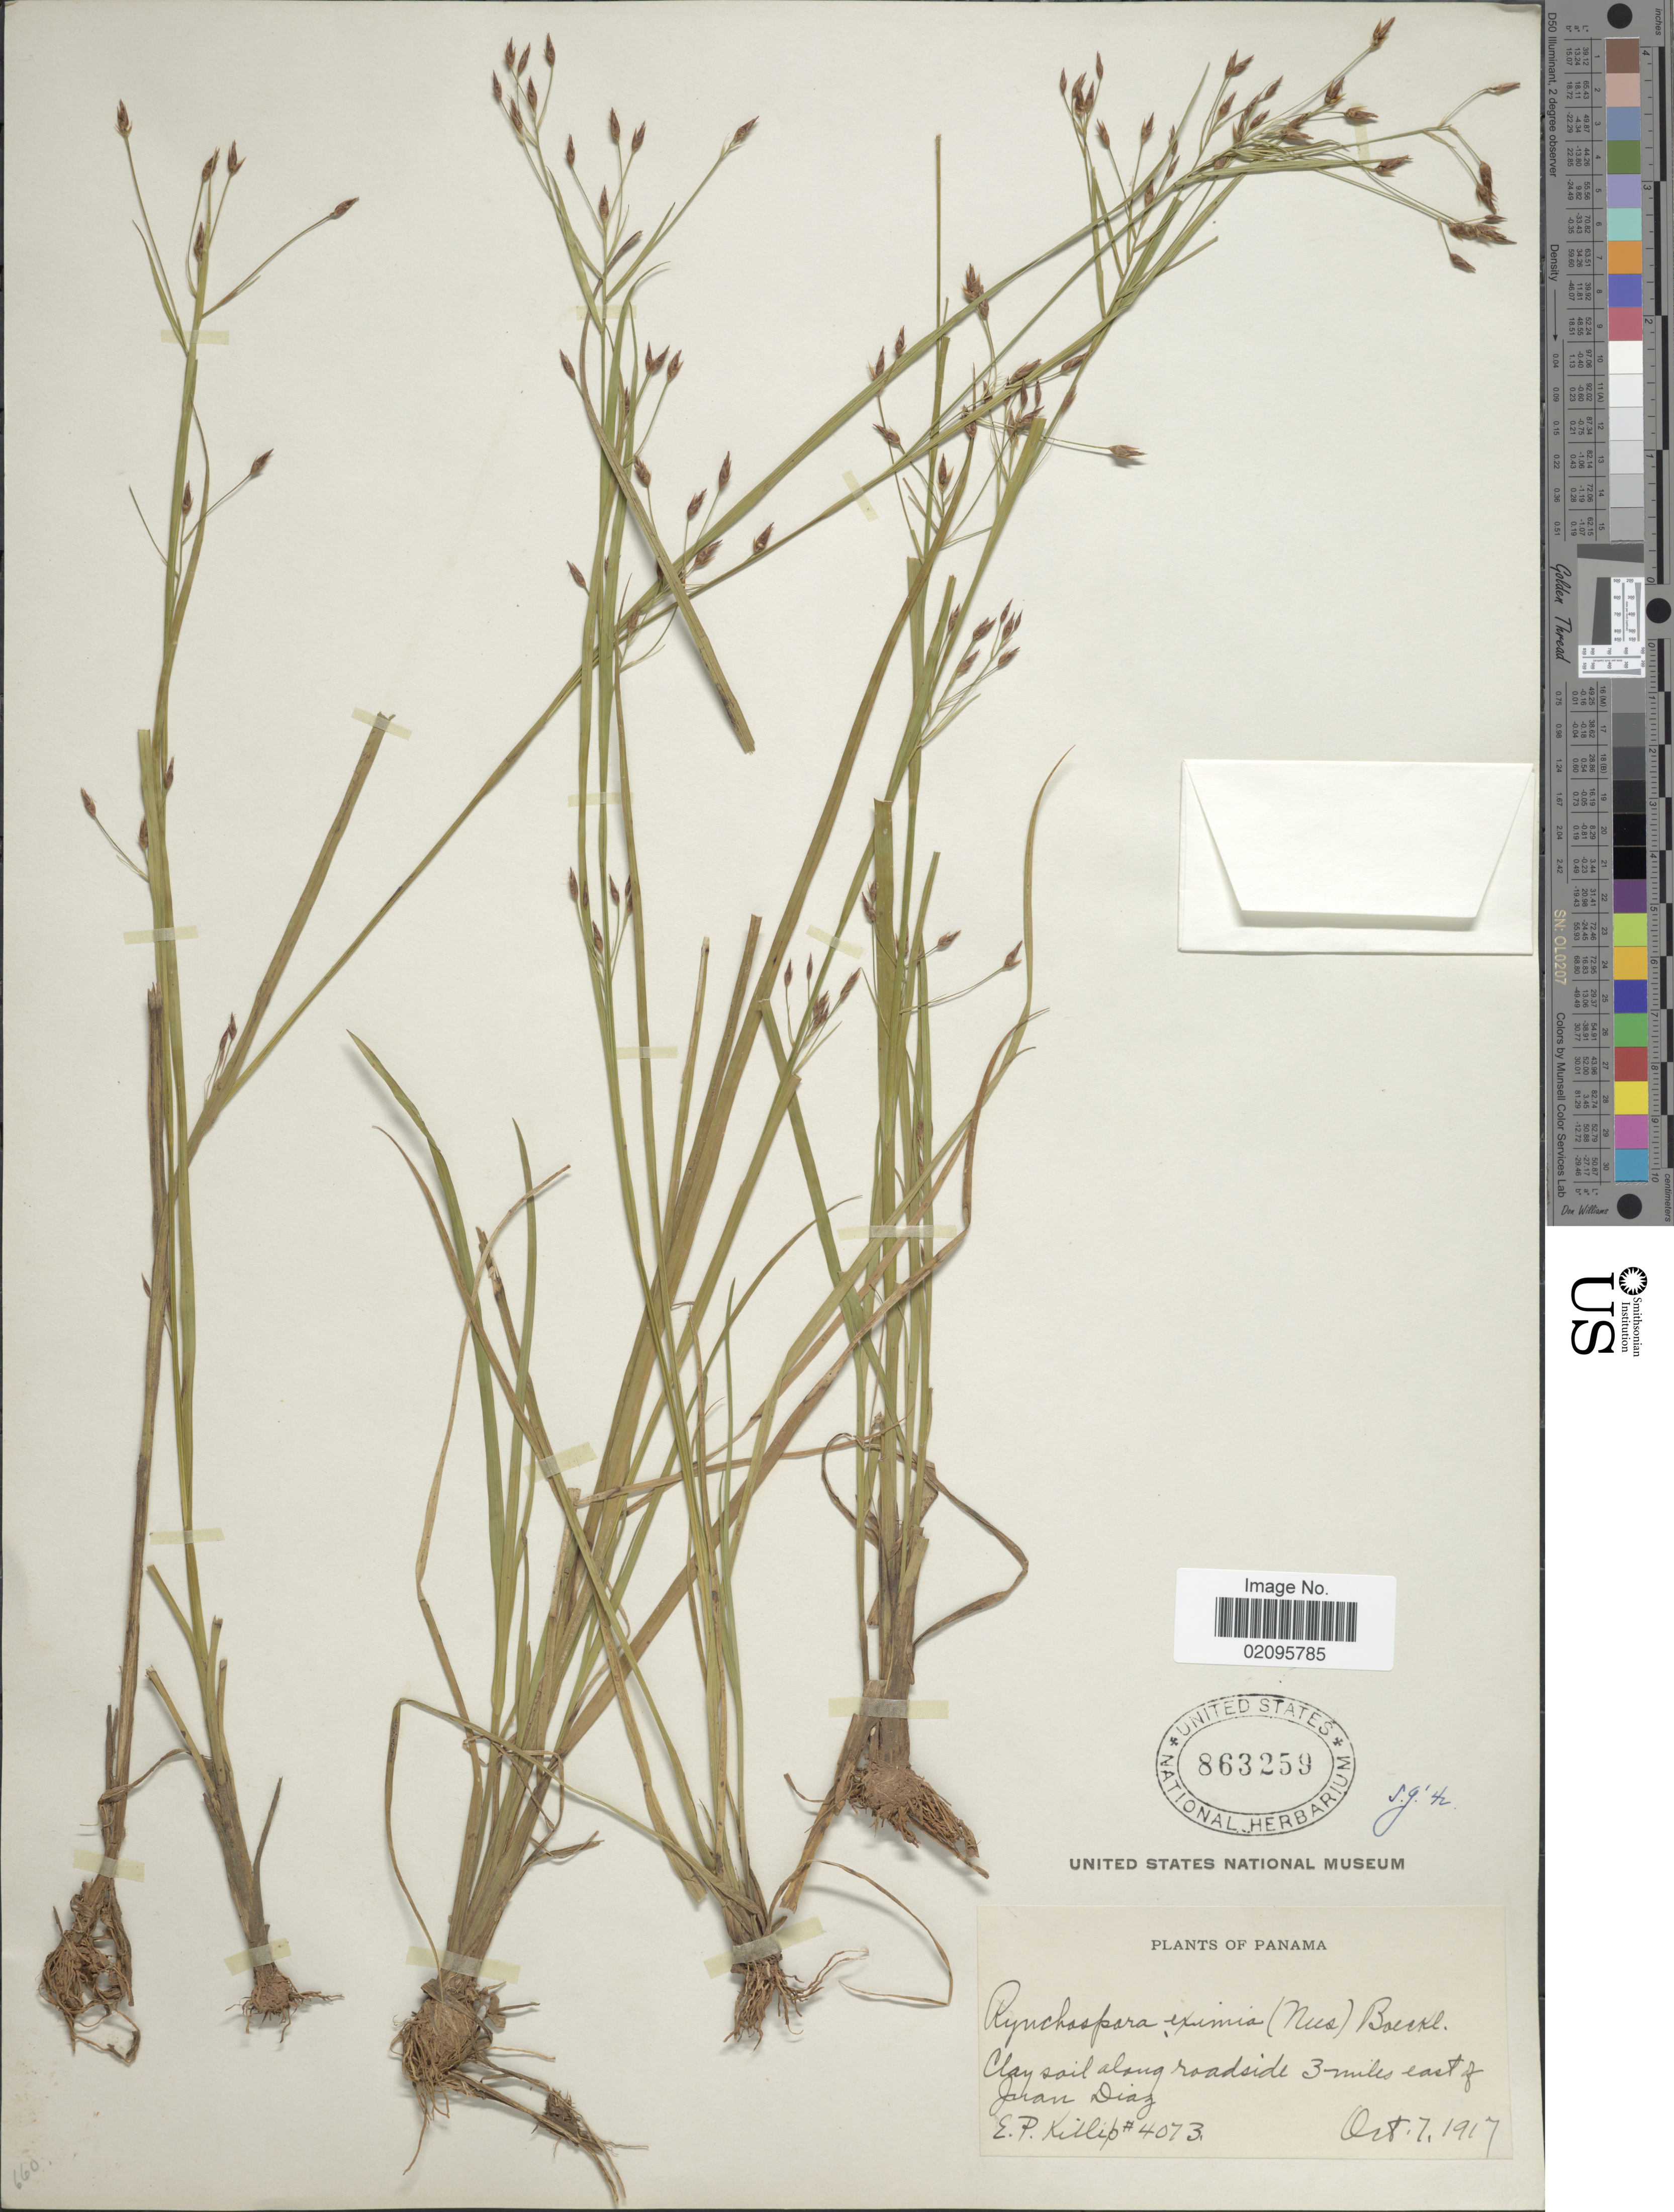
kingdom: Plantae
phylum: Tracheophyta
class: Liliopsida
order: Poales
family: Cyperaceae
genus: Rhynchospora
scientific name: Rhynchospora eximia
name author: (Nees) Boeckeler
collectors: E. P. Killip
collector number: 4073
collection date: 1917-10-07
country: Panama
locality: Clay soil along roadside 3 miles east of Juan Diaz.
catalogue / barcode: US 863259